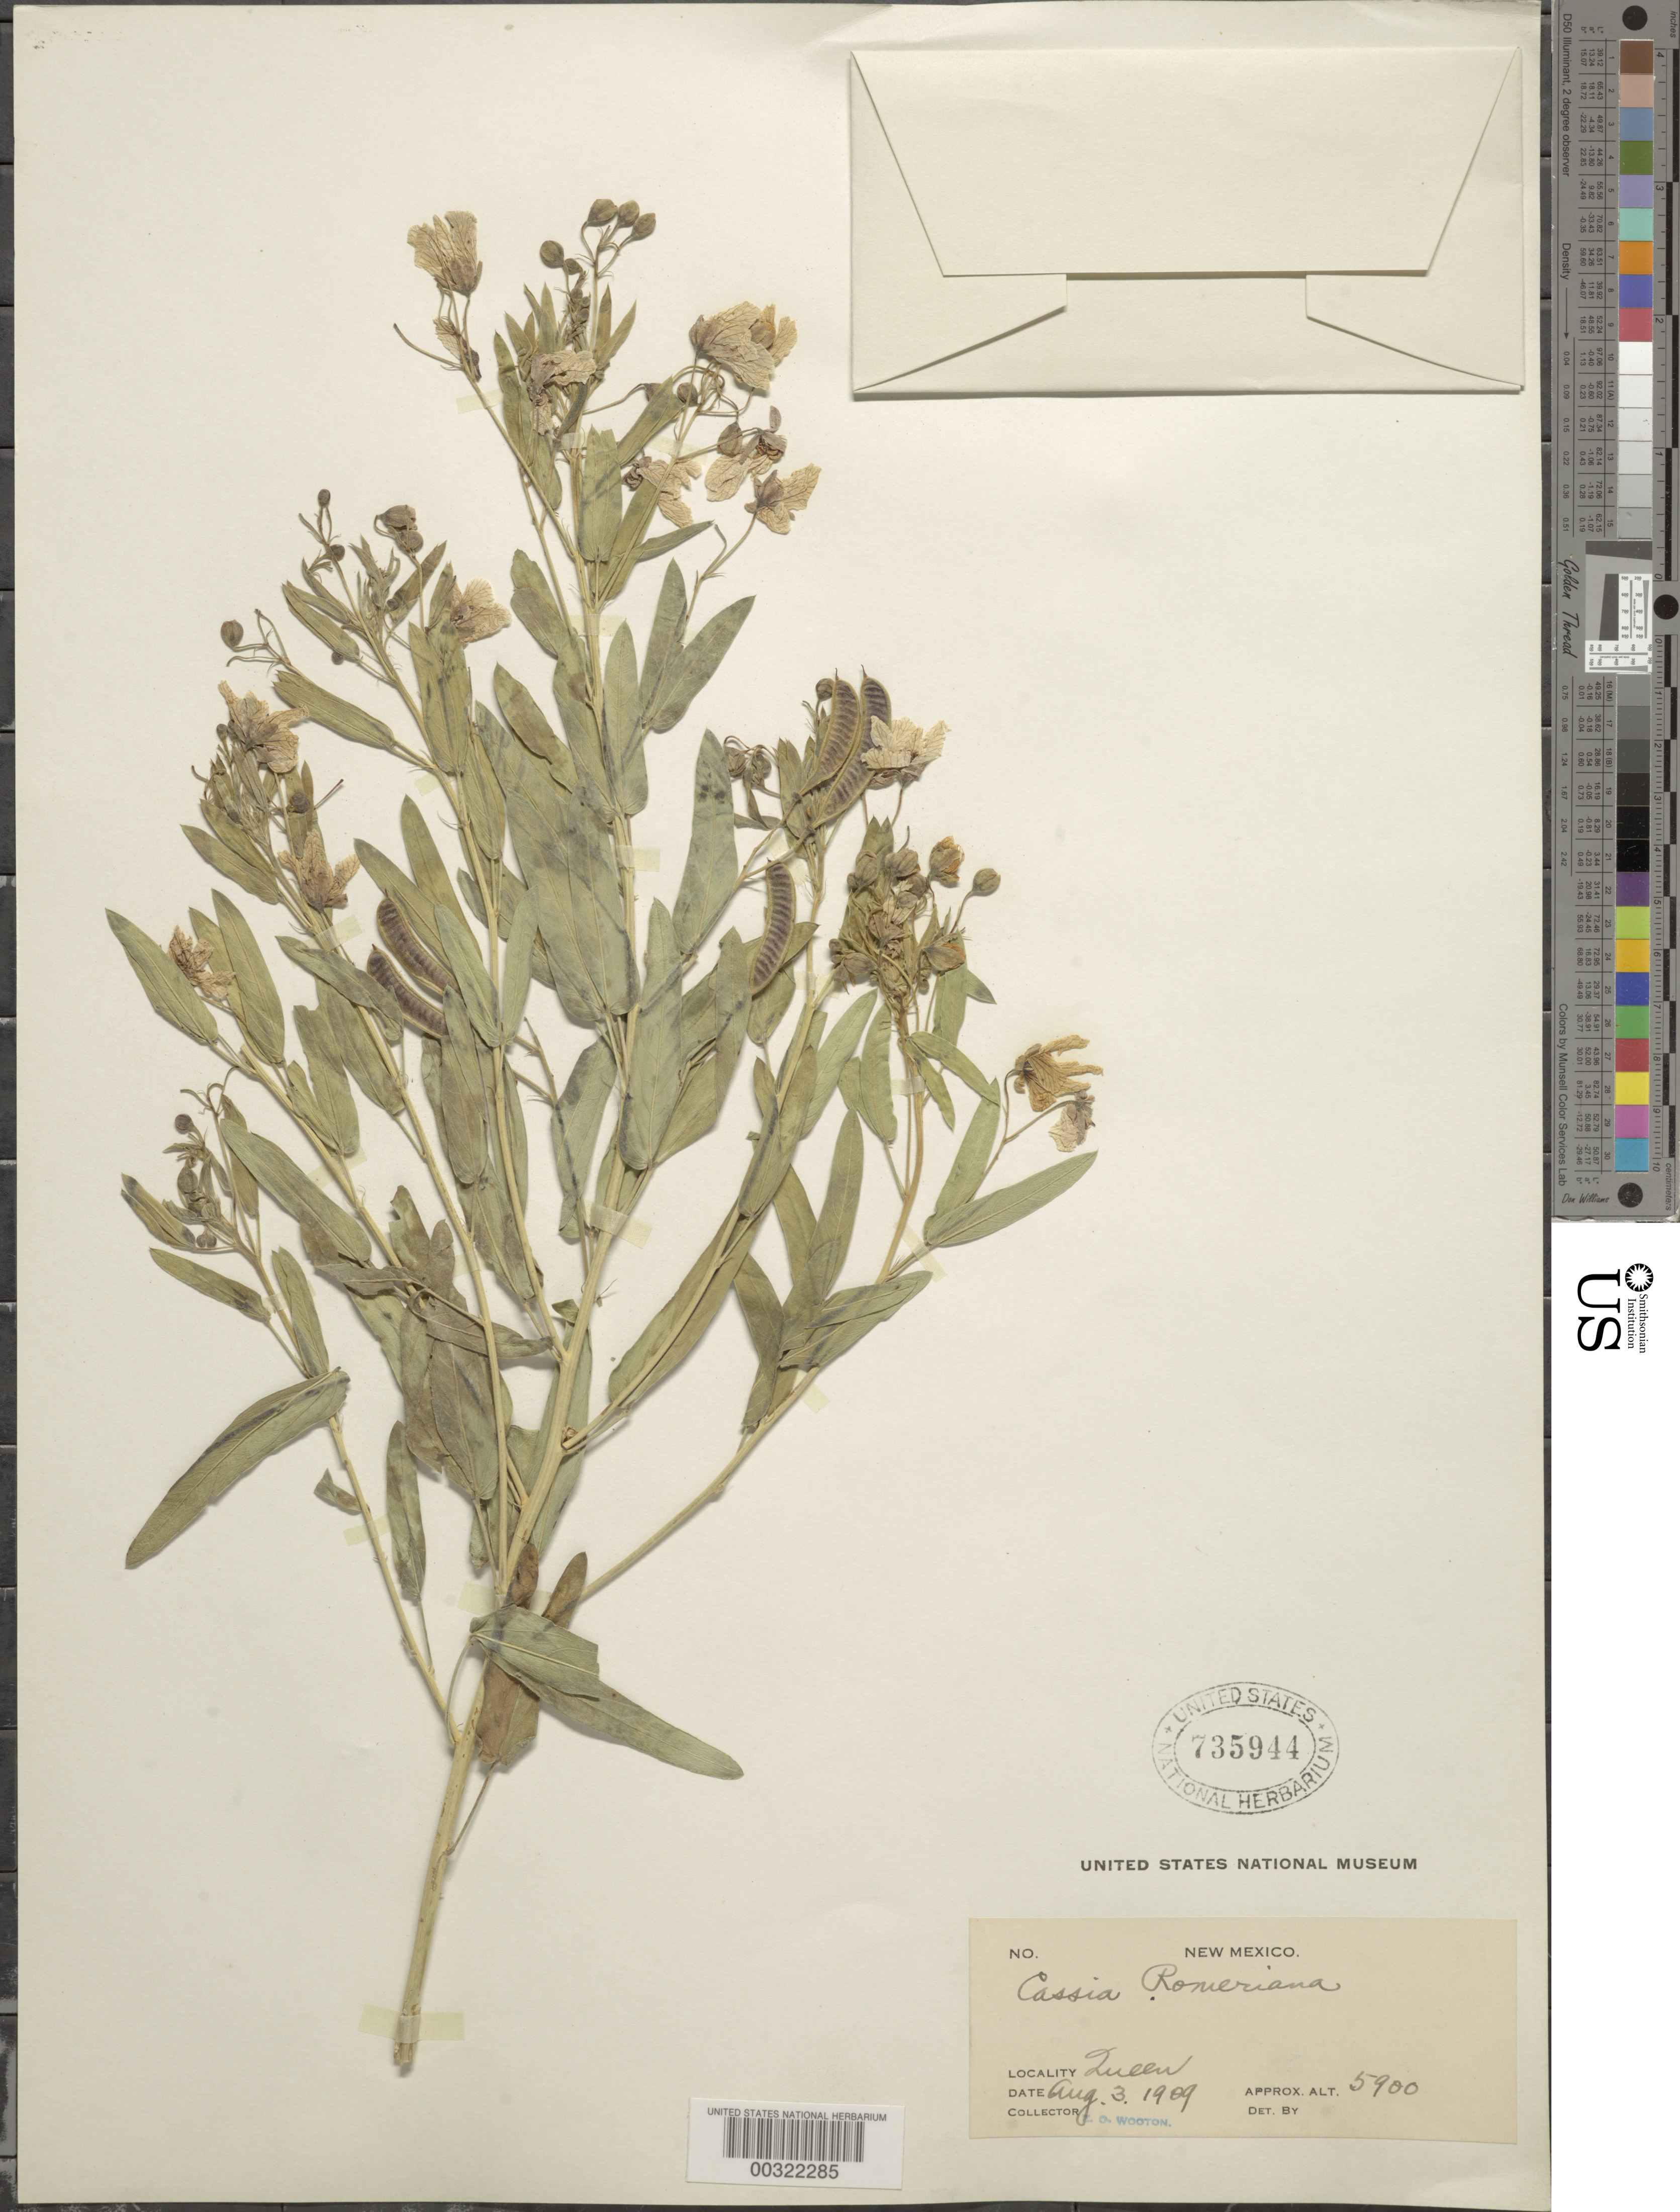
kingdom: Plantae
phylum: Tracheophyta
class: Magnoliopsida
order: Fabales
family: Fabaceae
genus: Senna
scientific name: Senna roemeriana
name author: (Scheele) H.S. Irwin & Barneby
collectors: E. O. Wooton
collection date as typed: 03 Aug 1909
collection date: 1909-08-03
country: United States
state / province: New Mexico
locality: Queen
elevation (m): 1798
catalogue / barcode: US 735944